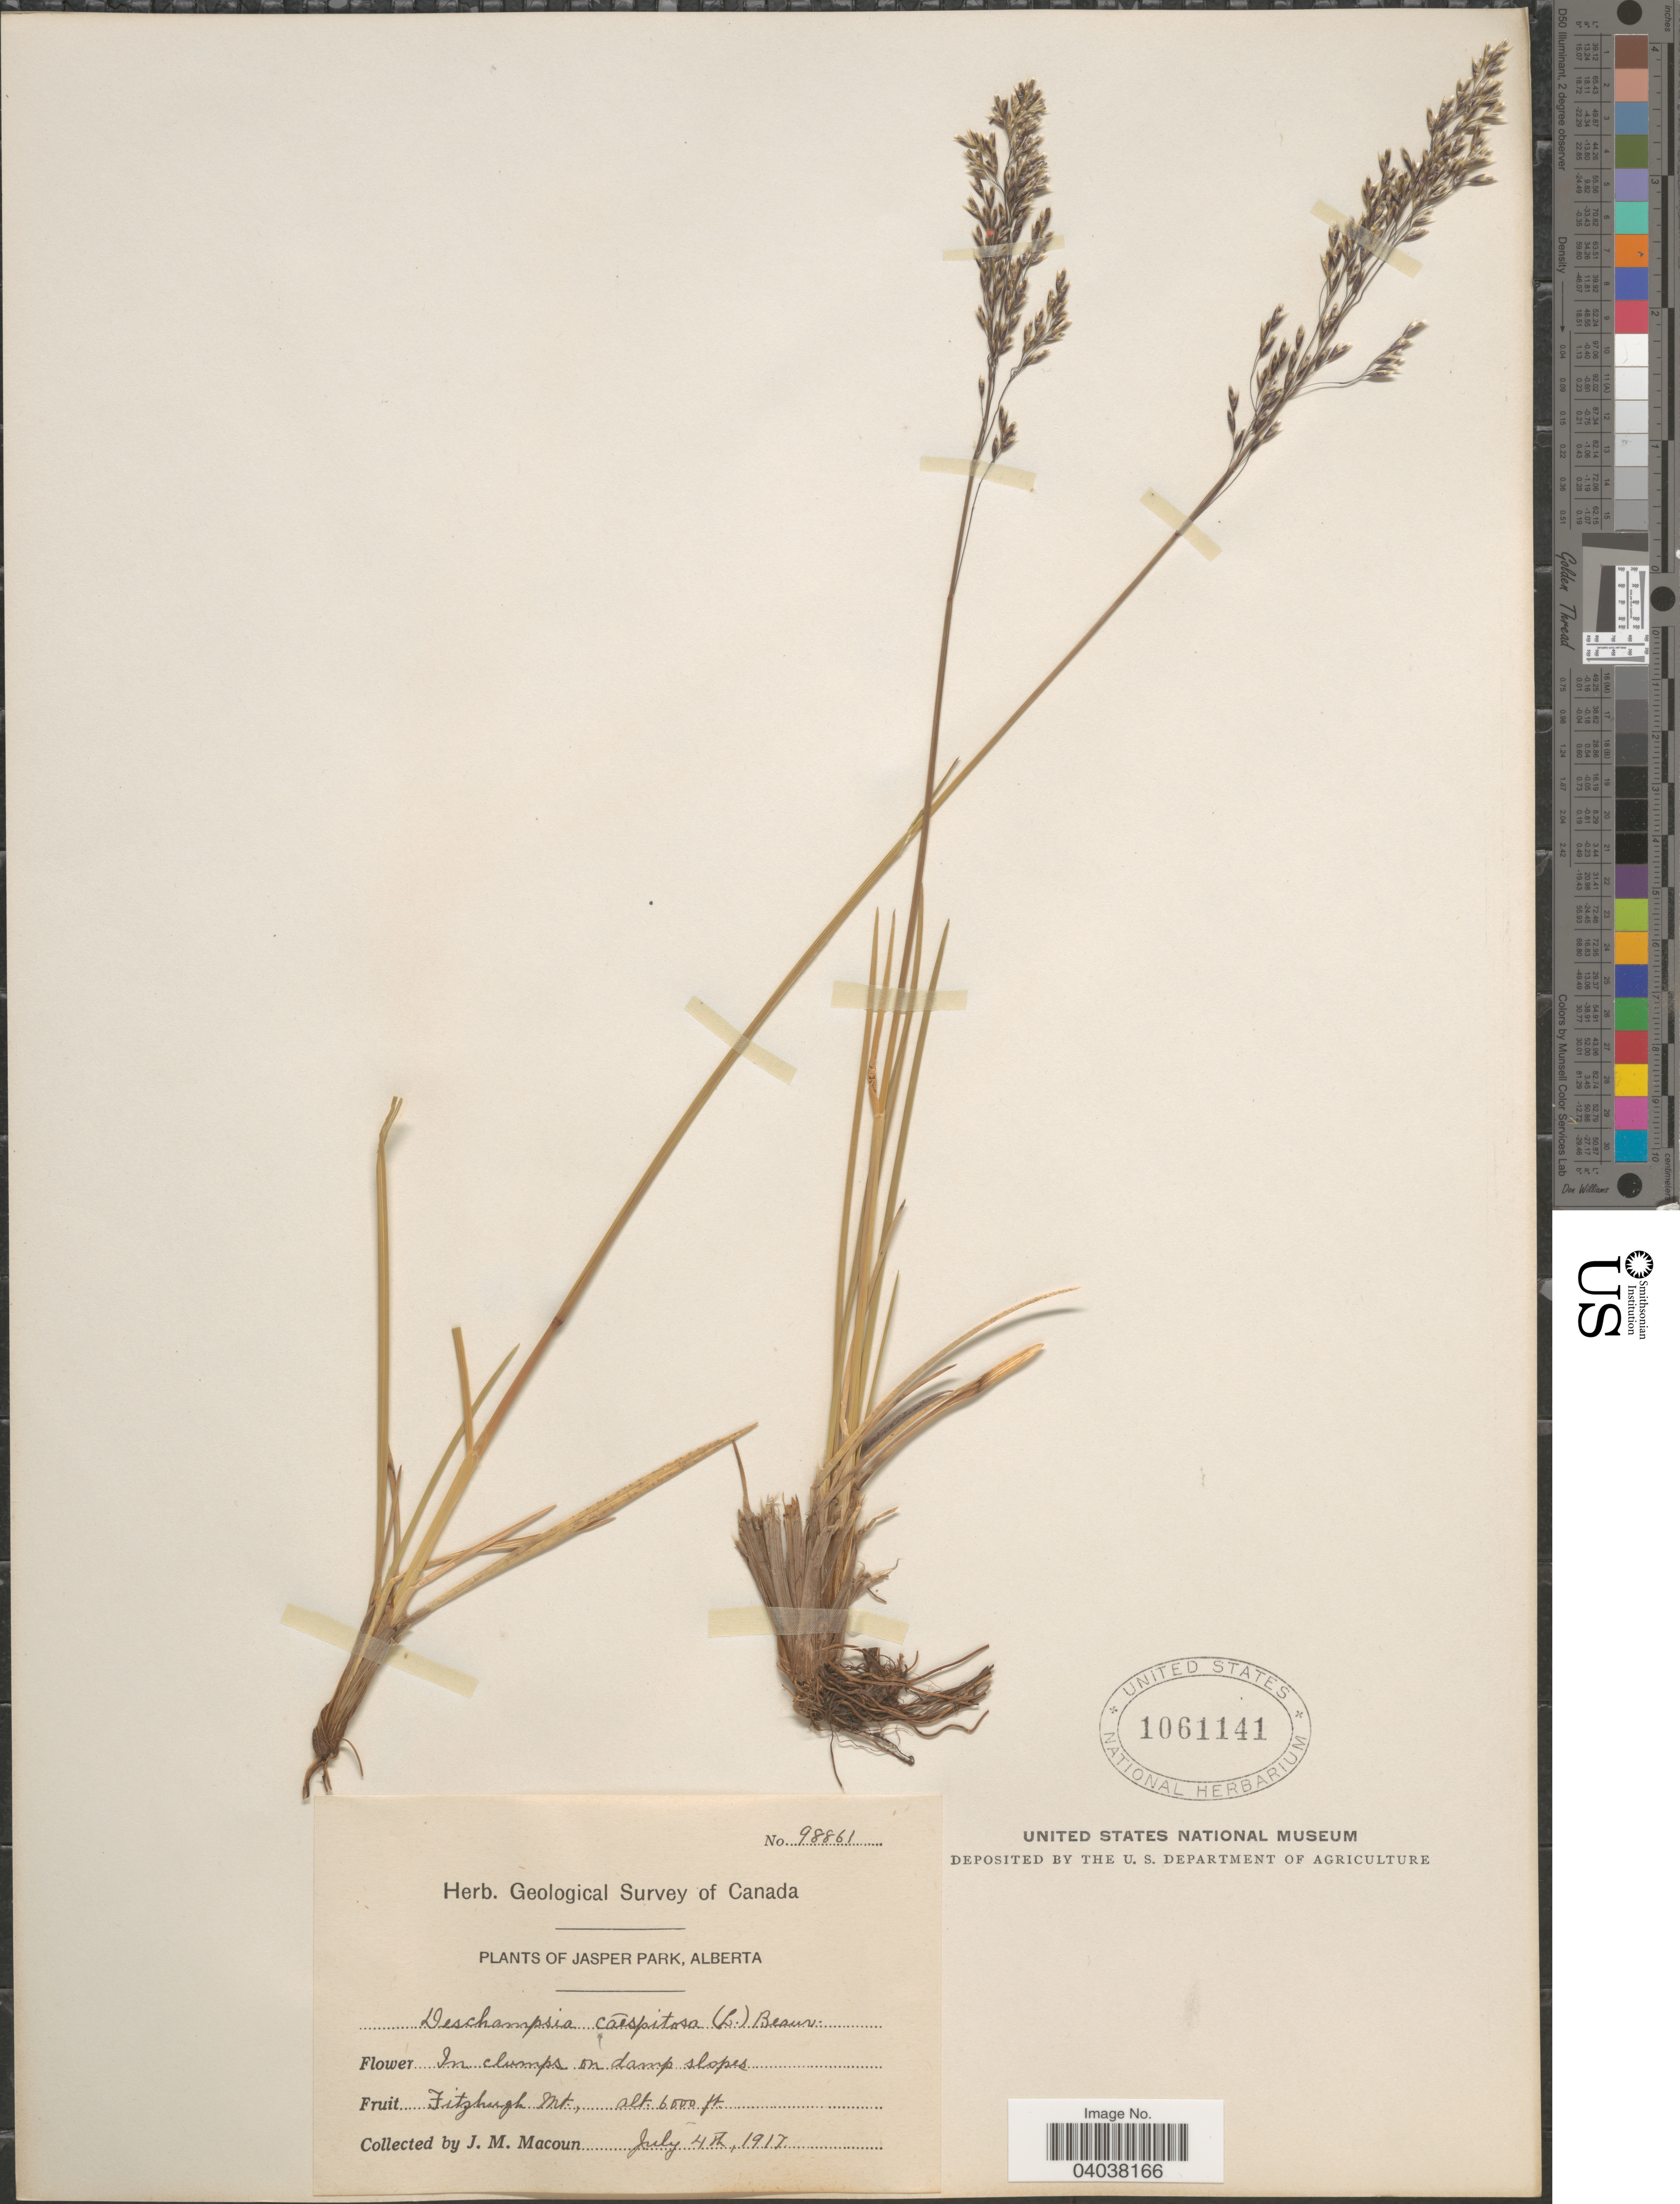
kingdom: Plantae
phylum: Tracheophyta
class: Liliopsida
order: Poales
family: Poaceae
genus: Deschampsia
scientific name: Deschampsia cespitosa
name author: (L.) P. Beauv.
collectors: J. M. Macoun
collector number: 98861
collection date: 1917-07-04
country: Canada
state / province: Alberta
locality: Jasper Park. Fitzhugh Mt.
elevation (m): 1829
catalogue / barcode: US 1061141